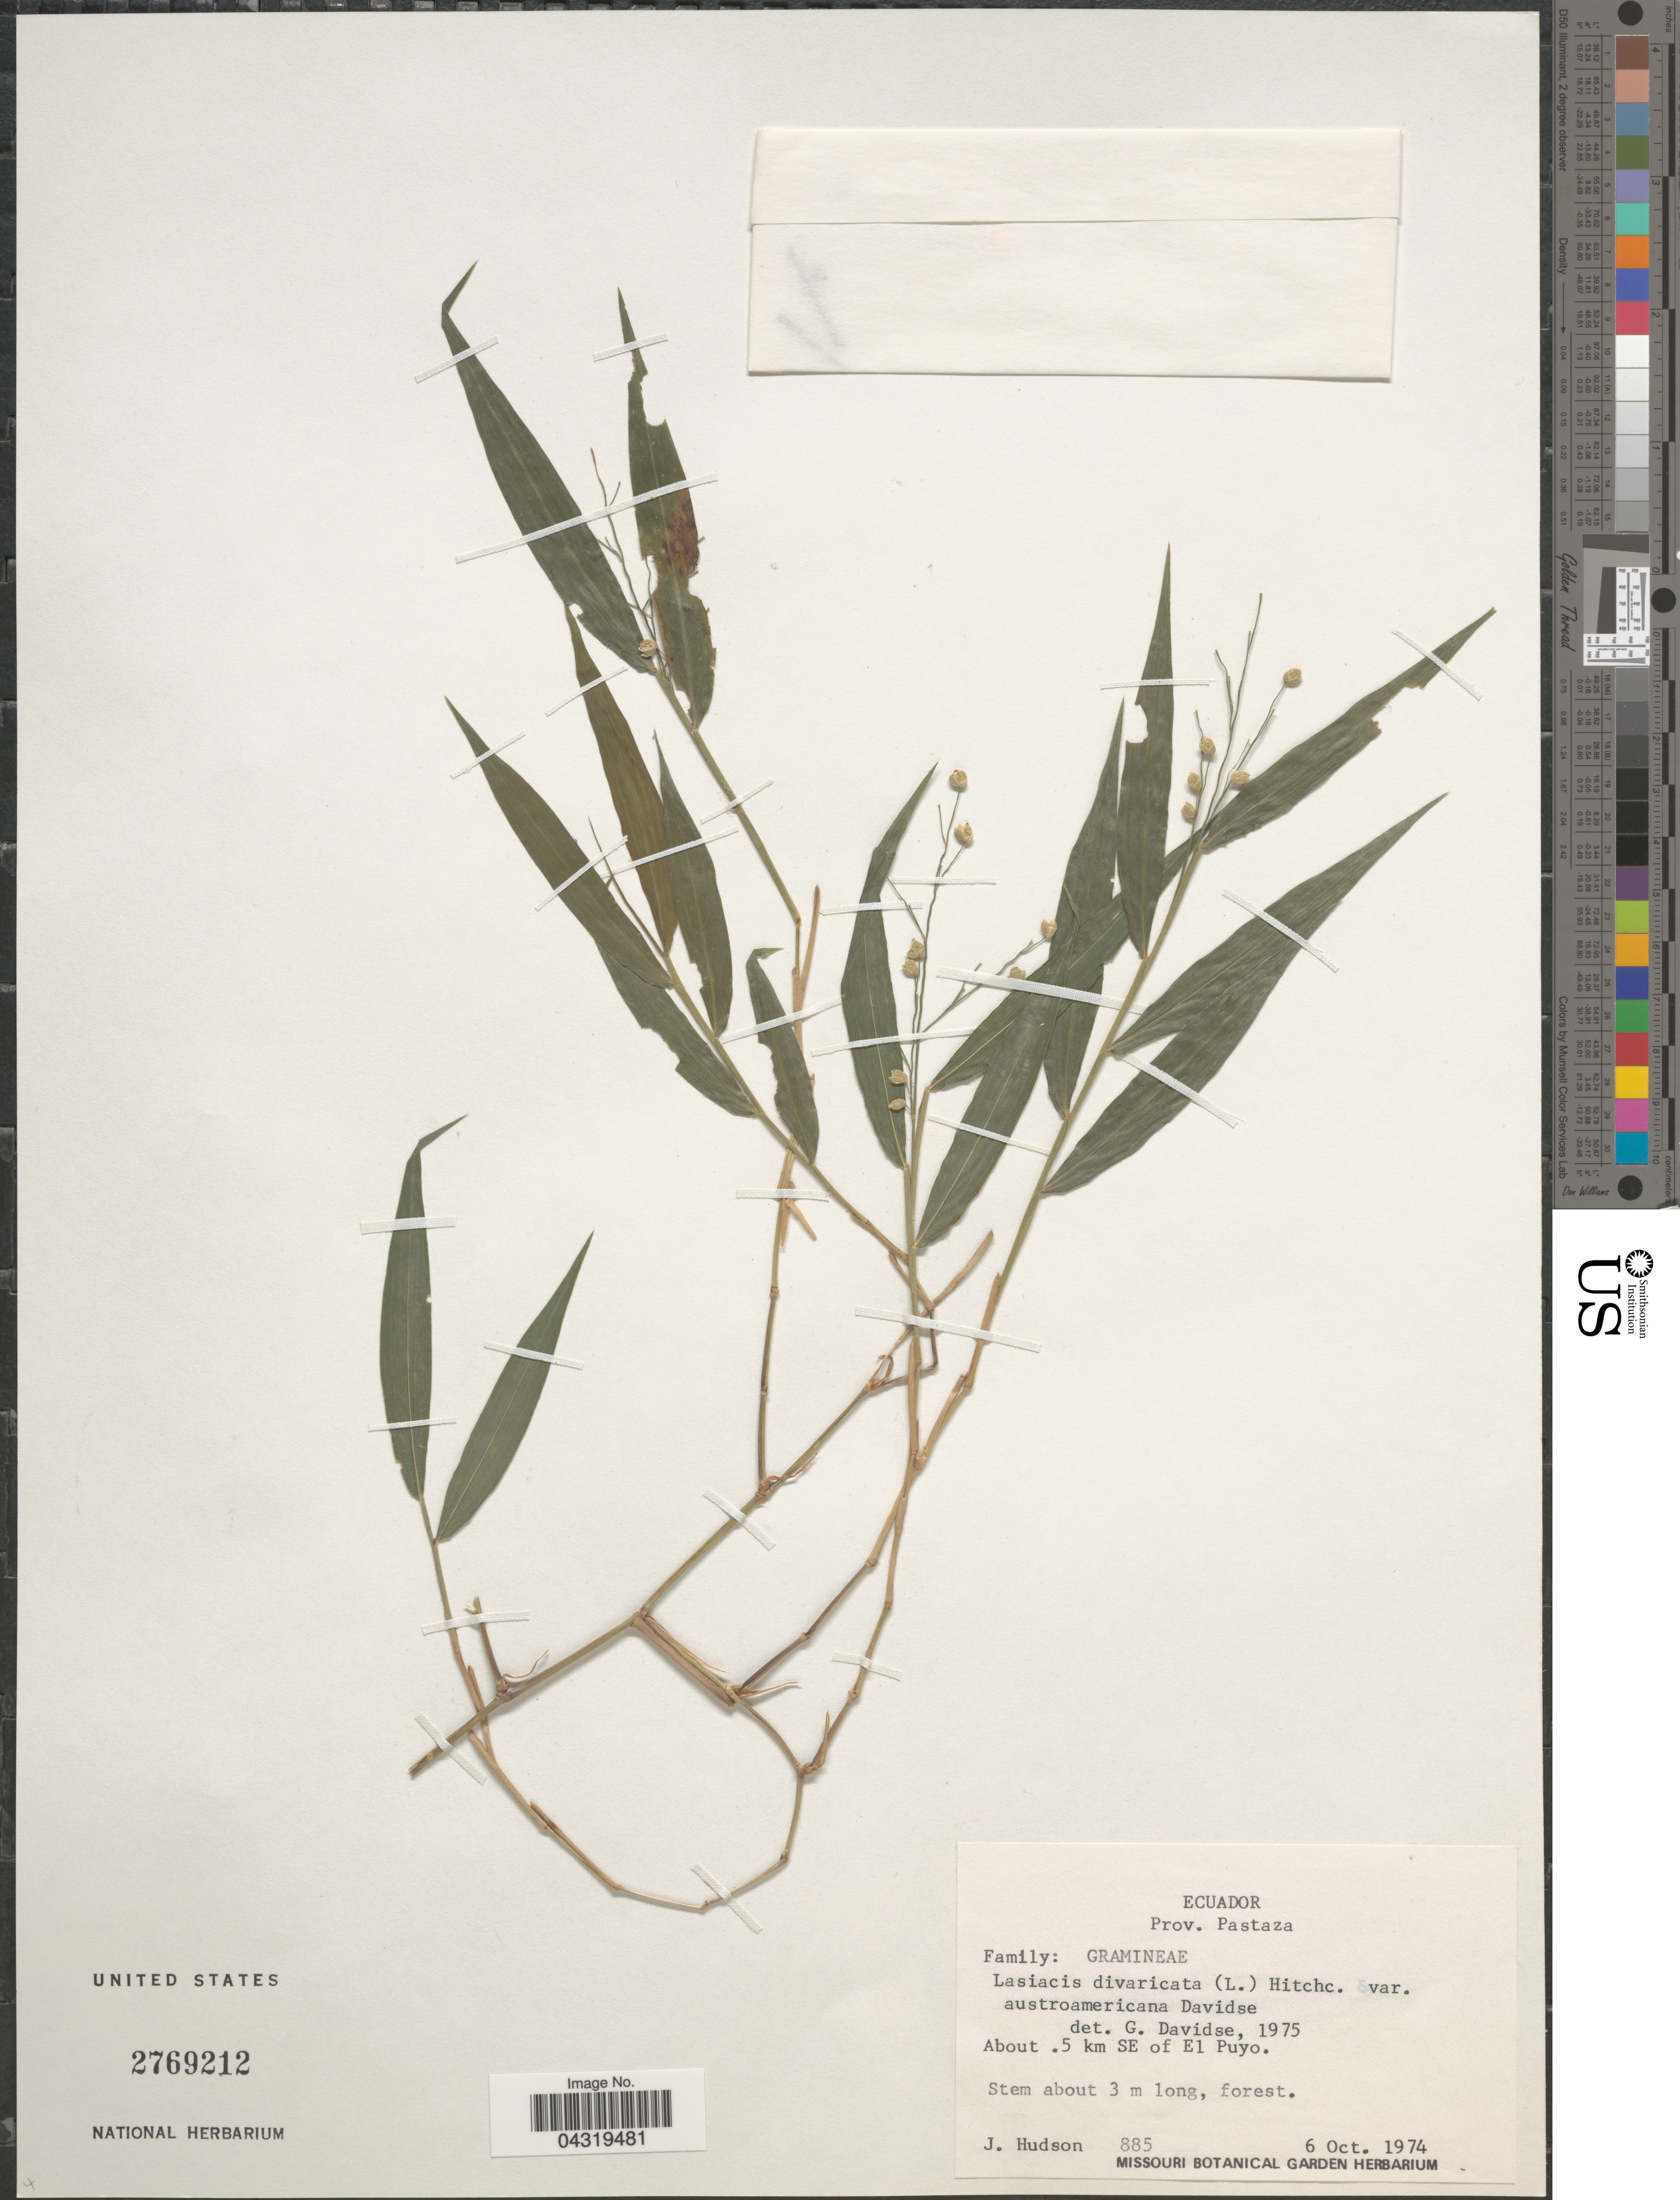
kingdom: Plantae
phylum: Tracheophyta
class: Liliopsida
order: Poales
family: Poaceae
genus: Lasiacis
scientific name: Lasiacis divaricata var. austroamericana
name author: Davidse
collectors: J. Hudson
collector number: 885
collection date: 1974-10-06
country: Ecuador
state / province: Pastaza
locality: About .5 km SE of El Puyo.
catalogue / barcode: US 2769212